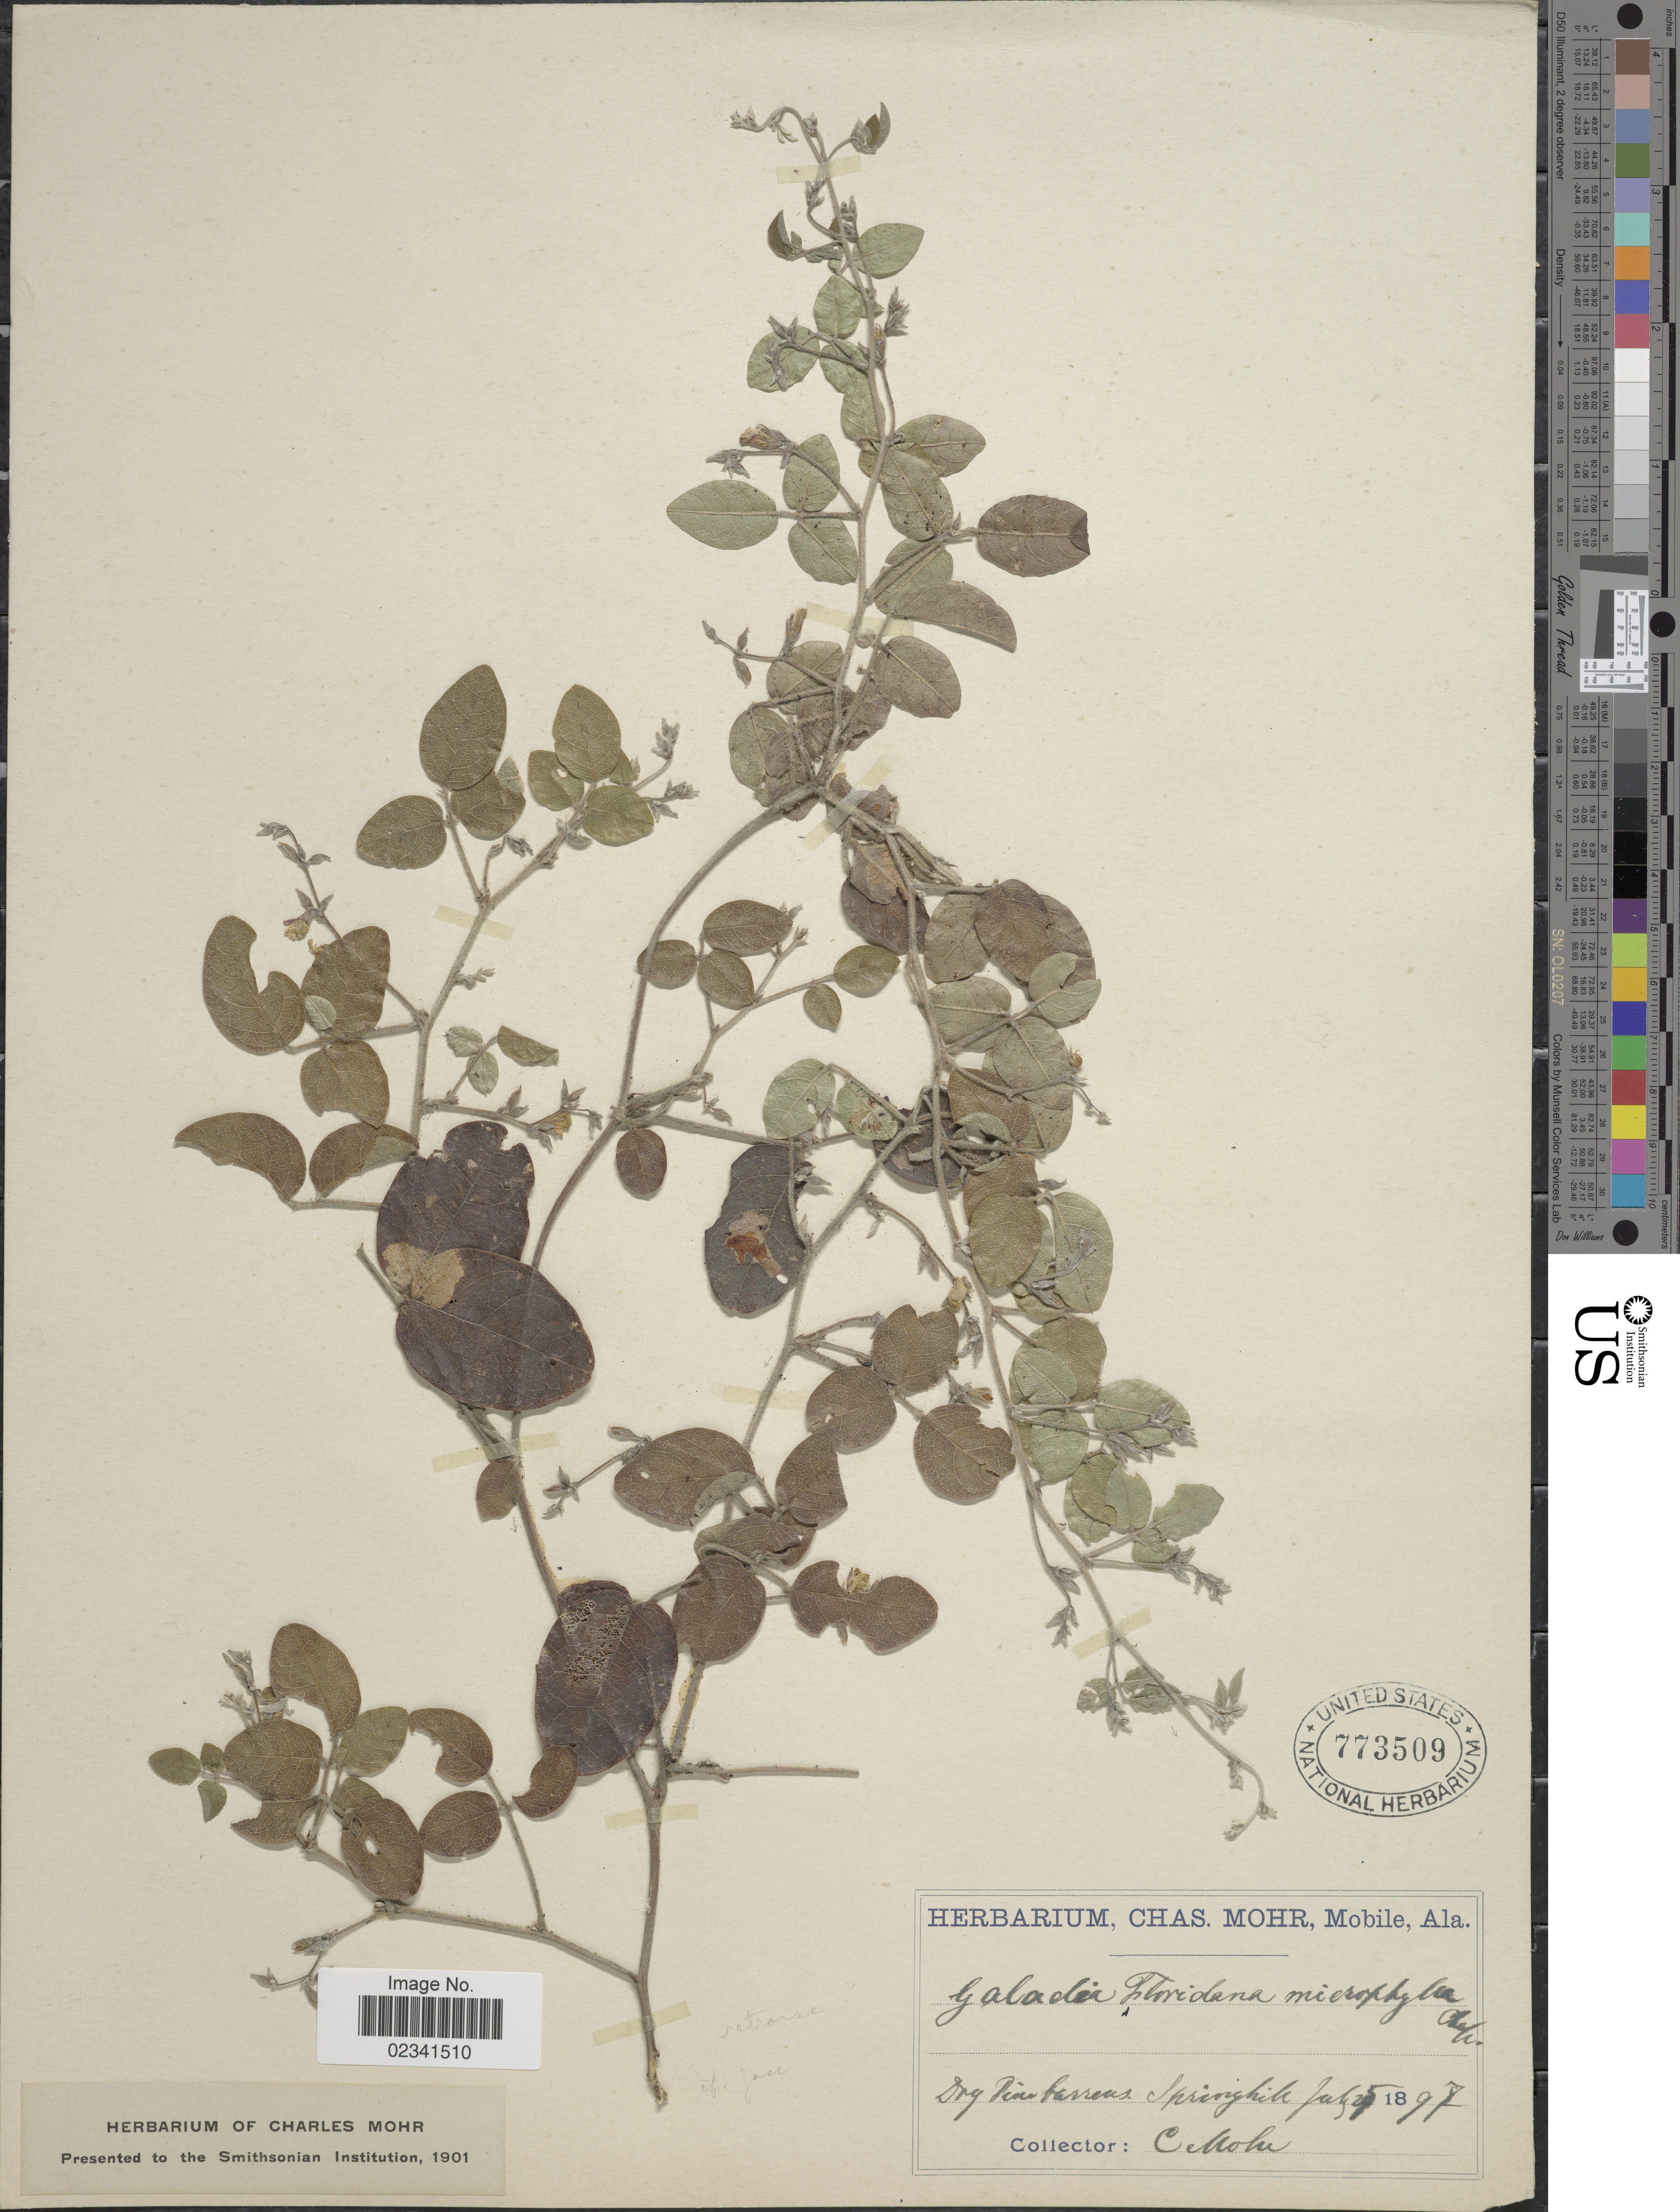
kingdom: Plantae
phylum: Tracheophyta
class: Magnoliopsida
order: Fabales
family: Fabaceae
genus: Galactia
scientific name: Galactia fasciculata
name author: Vail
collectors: Mohr, C. T. (herbarium)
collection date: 1897-07-05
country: United States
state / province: Alabama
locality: Springhill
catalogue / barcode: US 773509